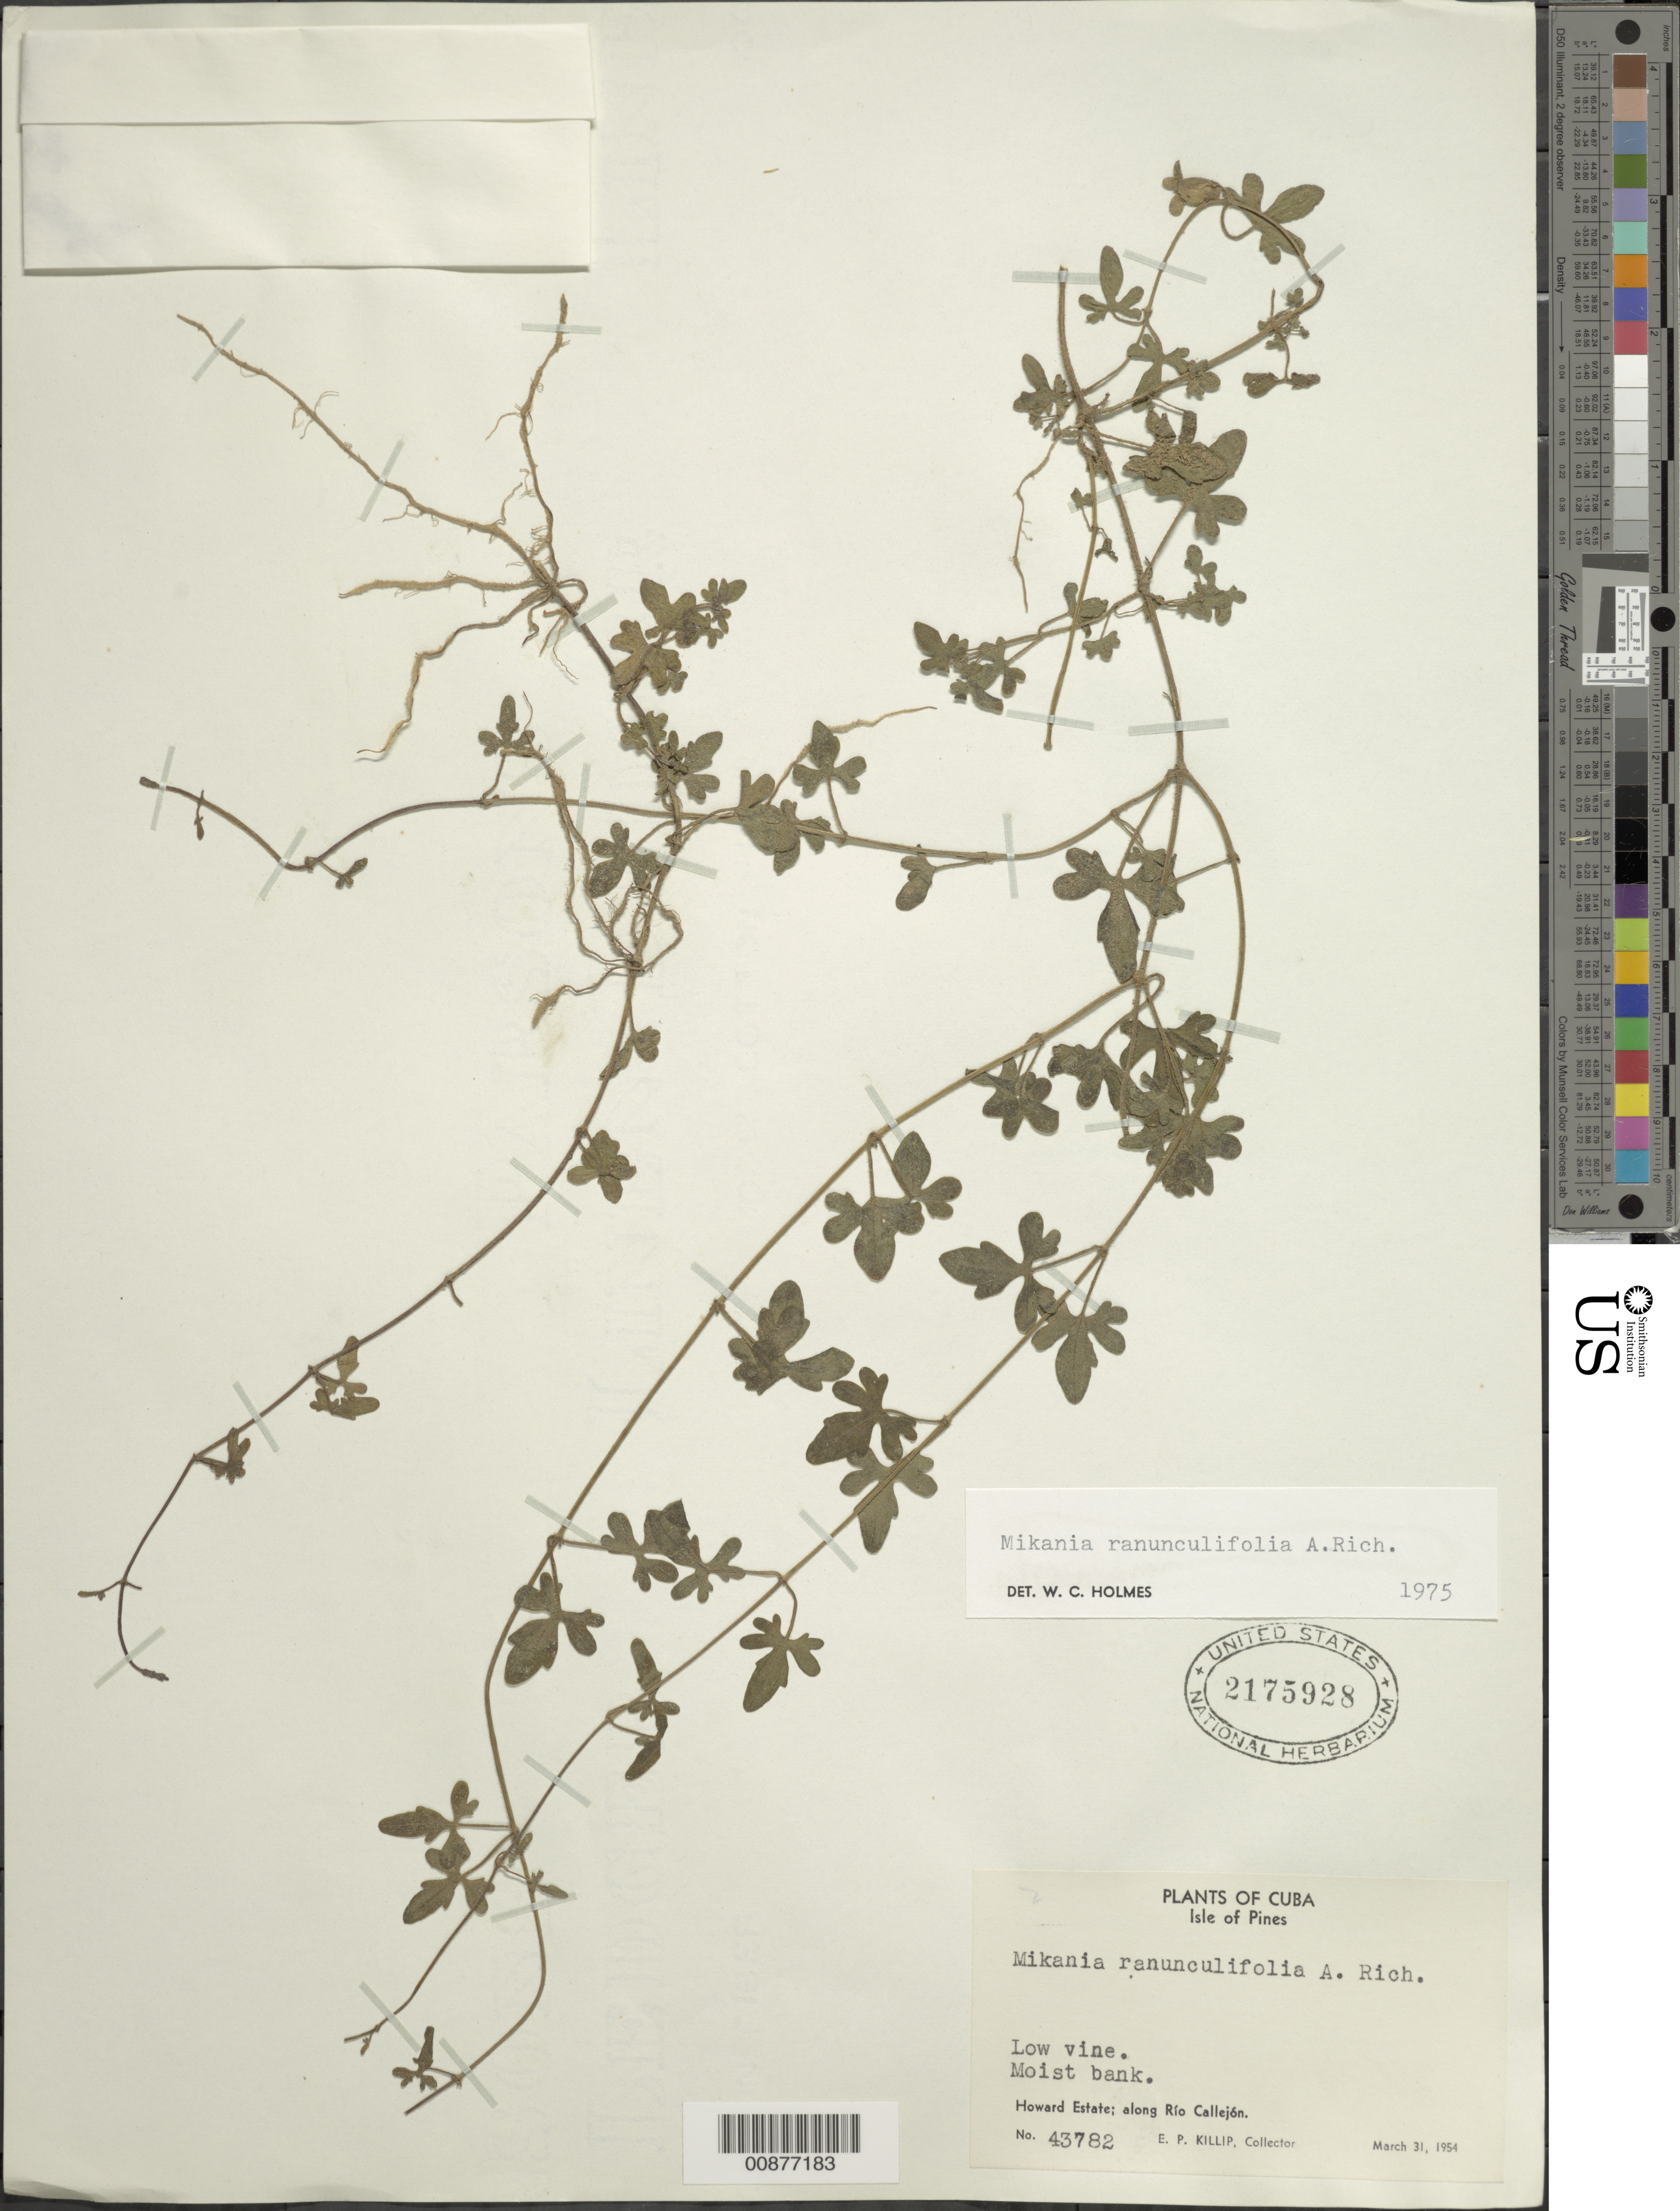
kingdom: Plantae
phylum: Tracheophyta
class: Magnoliopsida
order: Asterales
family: Asteraceae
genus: Mikania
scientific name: Mikania ranunculifolia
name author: A. Rich.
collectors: E. P. Killip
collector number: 43782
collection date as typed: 31 Mar 1954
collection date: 1954-03-31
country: Cuba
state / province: Isla de La Juventud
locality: Howard Estate, along Río Callejón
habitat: Moist river bank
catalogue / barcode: US 2175928